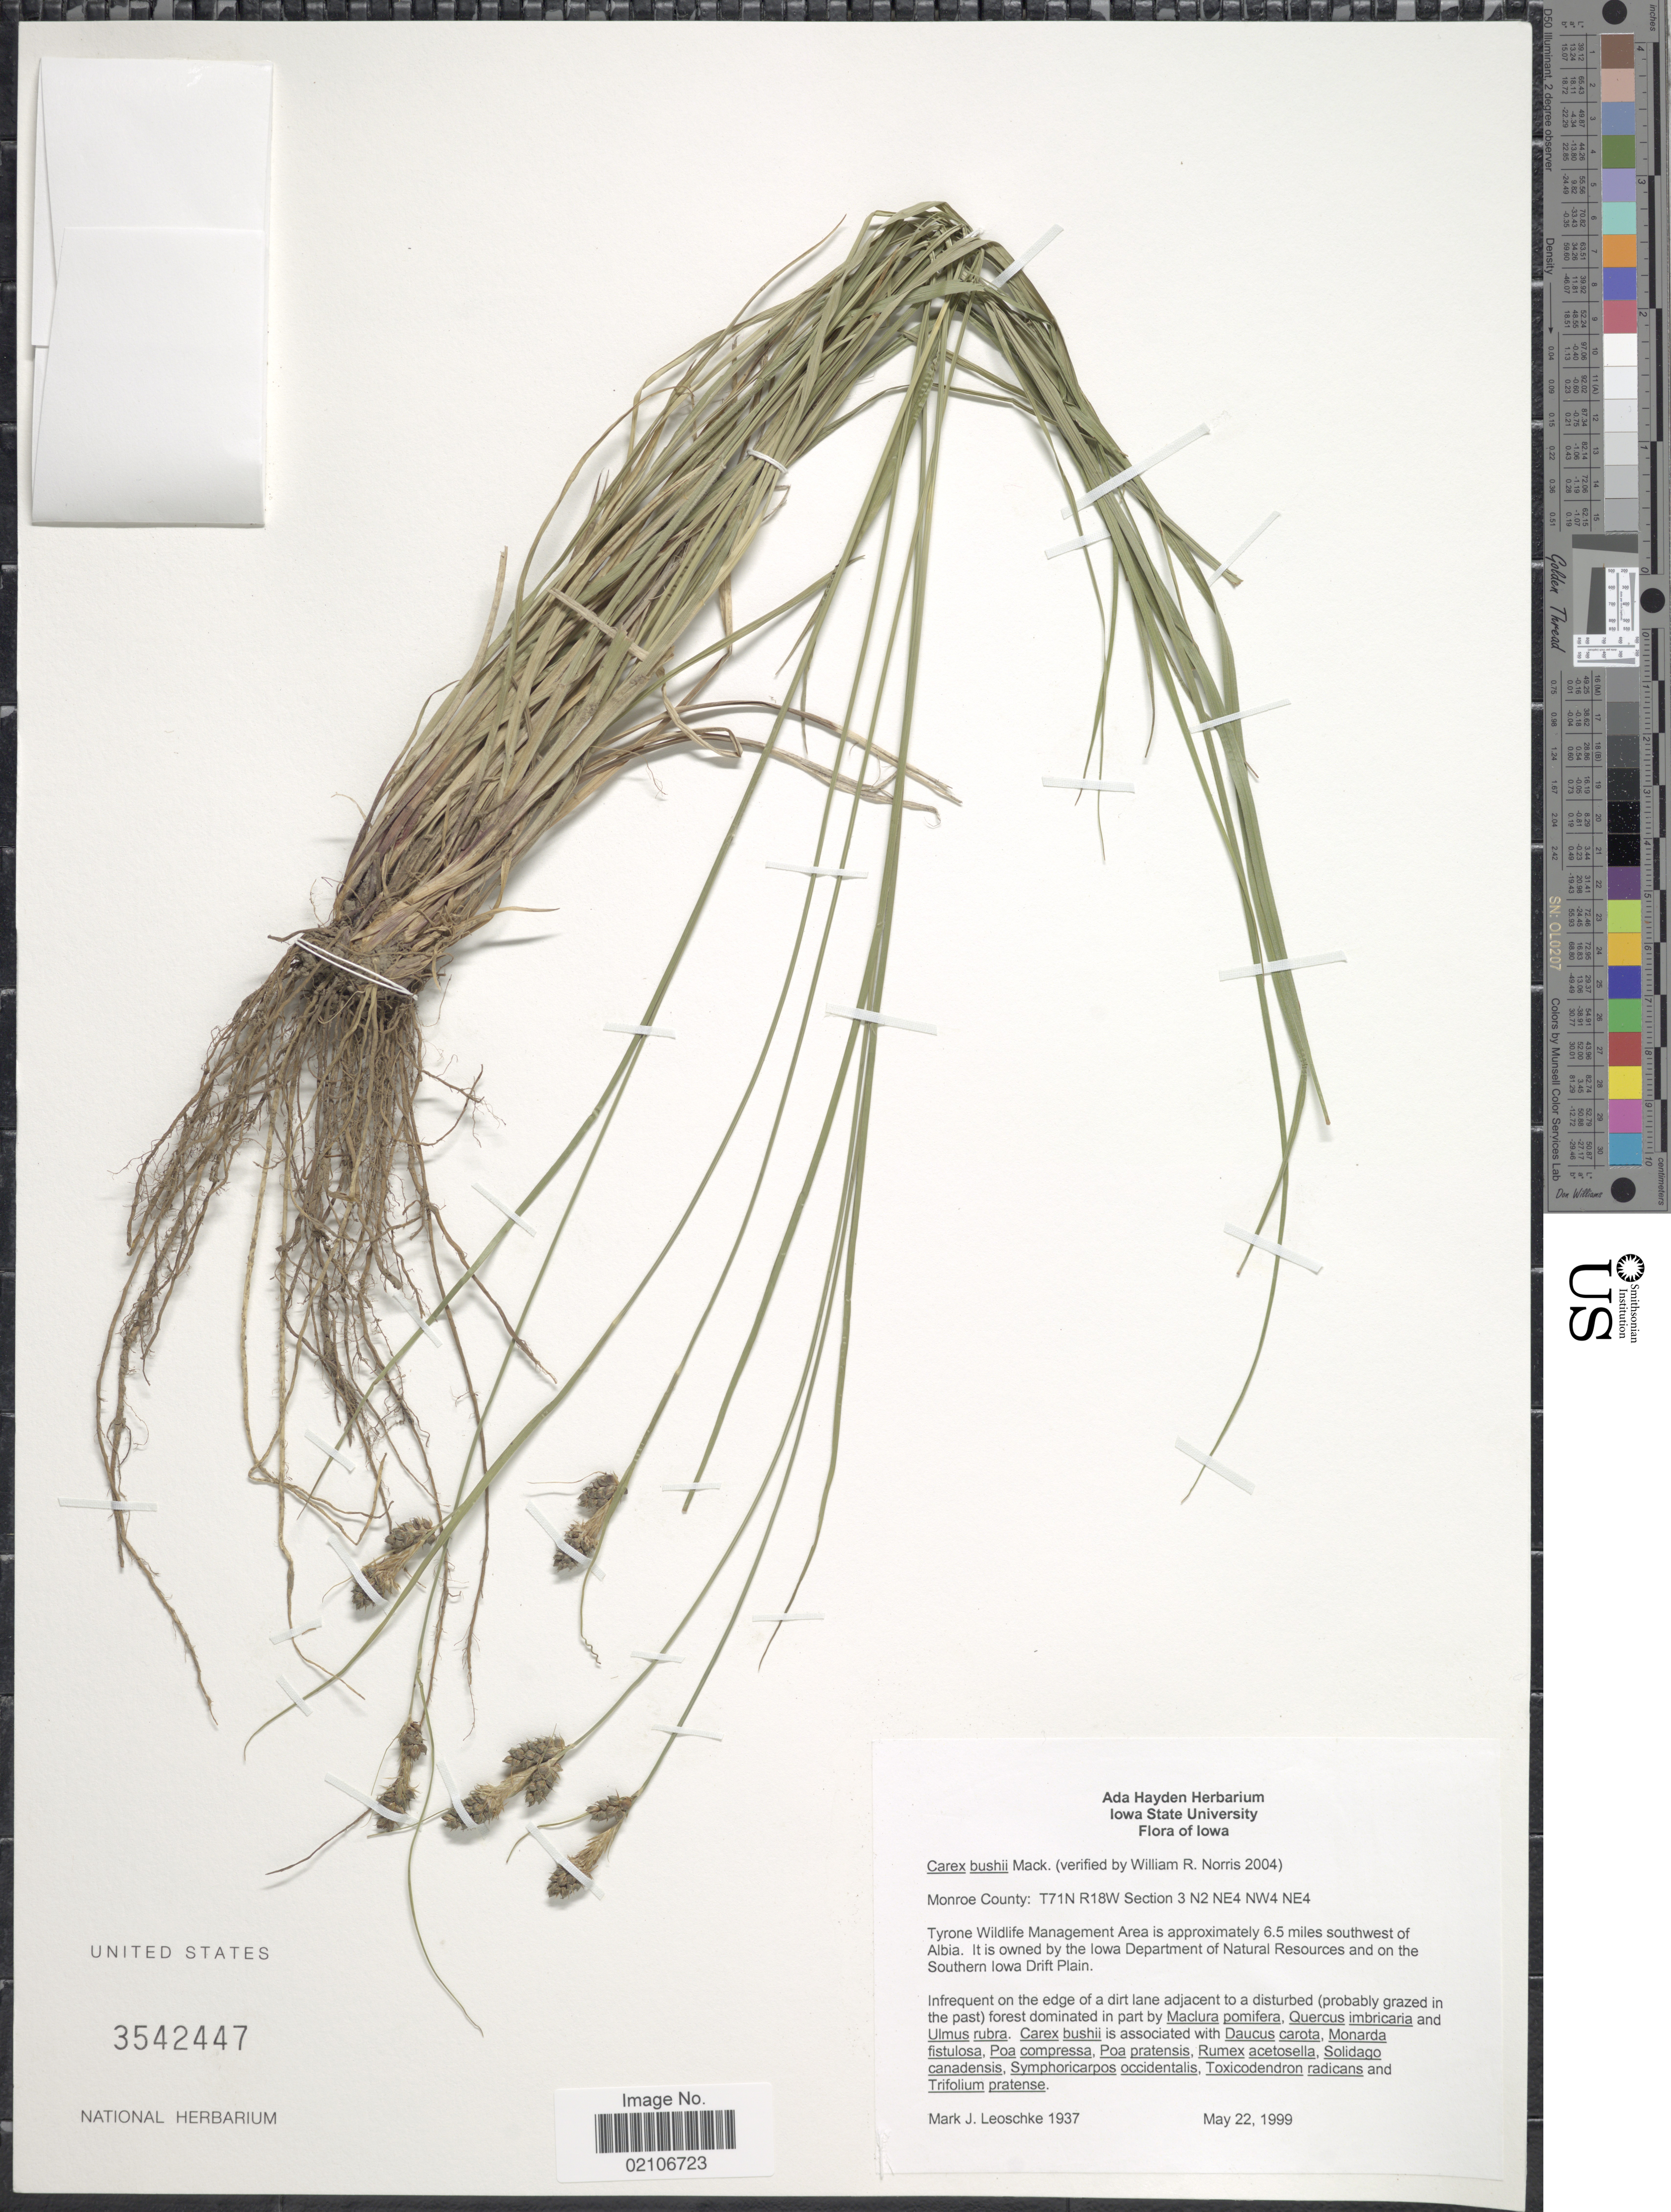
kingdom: Plantae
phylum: Tracheophyta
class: Liliopsida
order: Poales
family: Cyperaceae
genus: Carex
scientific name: Carex bushii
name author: Mack.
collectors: M. J. Leoschke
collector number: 1937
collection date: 1999-05-22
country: United States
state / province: Iowa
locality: Monroe County: T71N R18W Section 3 N2 NE4 NW4 NE4, Tyrone Wildlife Management Area is approximately 6.5 miles southwest of Albia. It is owned by the Iowa Department of Naturel Resources and on the Southern Iowa Drift Plain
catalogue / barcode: US 3542447